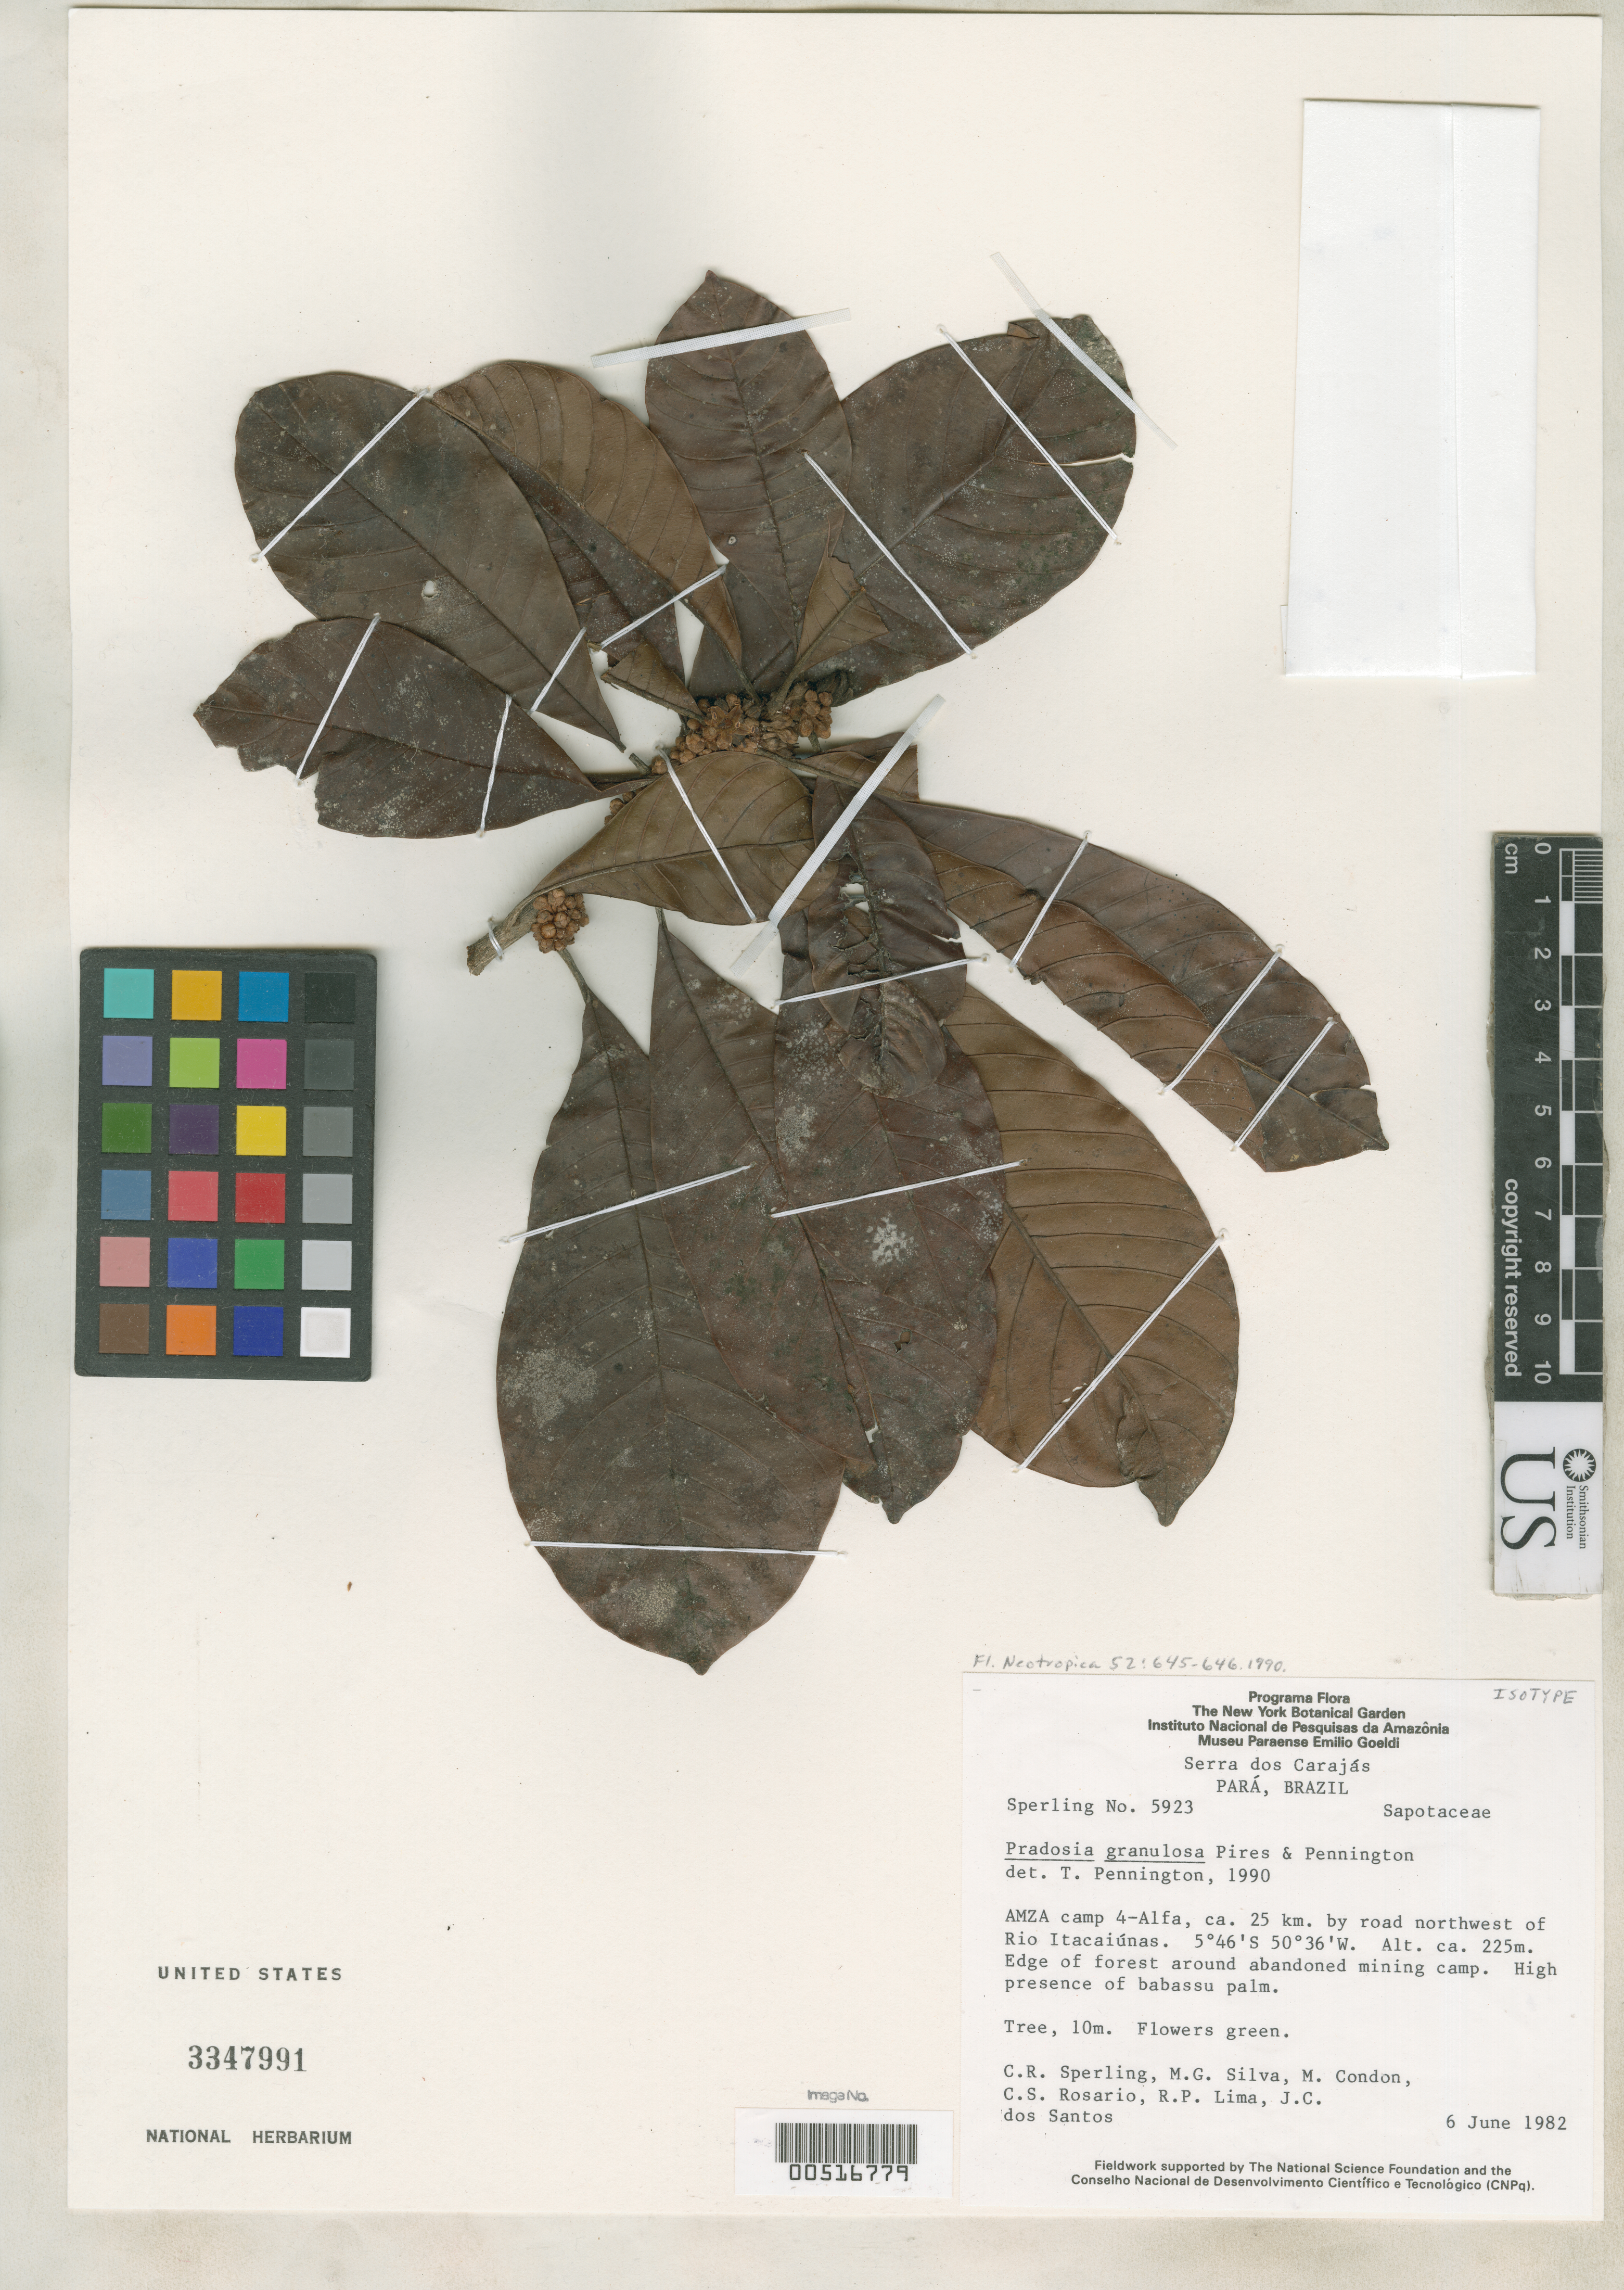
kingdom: Plantae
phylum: Tracheophyta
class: Magnoliopsida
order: Ericales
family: Sapotaceae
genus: Pradosia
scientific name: Pradosia granulosa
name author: Pires & T.D. Penn.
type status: Isotype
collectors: C. R. Sperling, M. G. Silva, M. A. Condon, C. S. Rosário, R. P. Lima & J. C. Santos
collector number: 5923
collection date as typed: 06 Jun 1982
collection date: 1982-06-06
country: Brazil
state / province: Amazonas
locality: Serra dos Carajas, AMZA camp 4-alfa, ca. 25 km by road NW of Rio Itacaiunas.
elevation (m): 225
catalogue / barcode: US 3347991